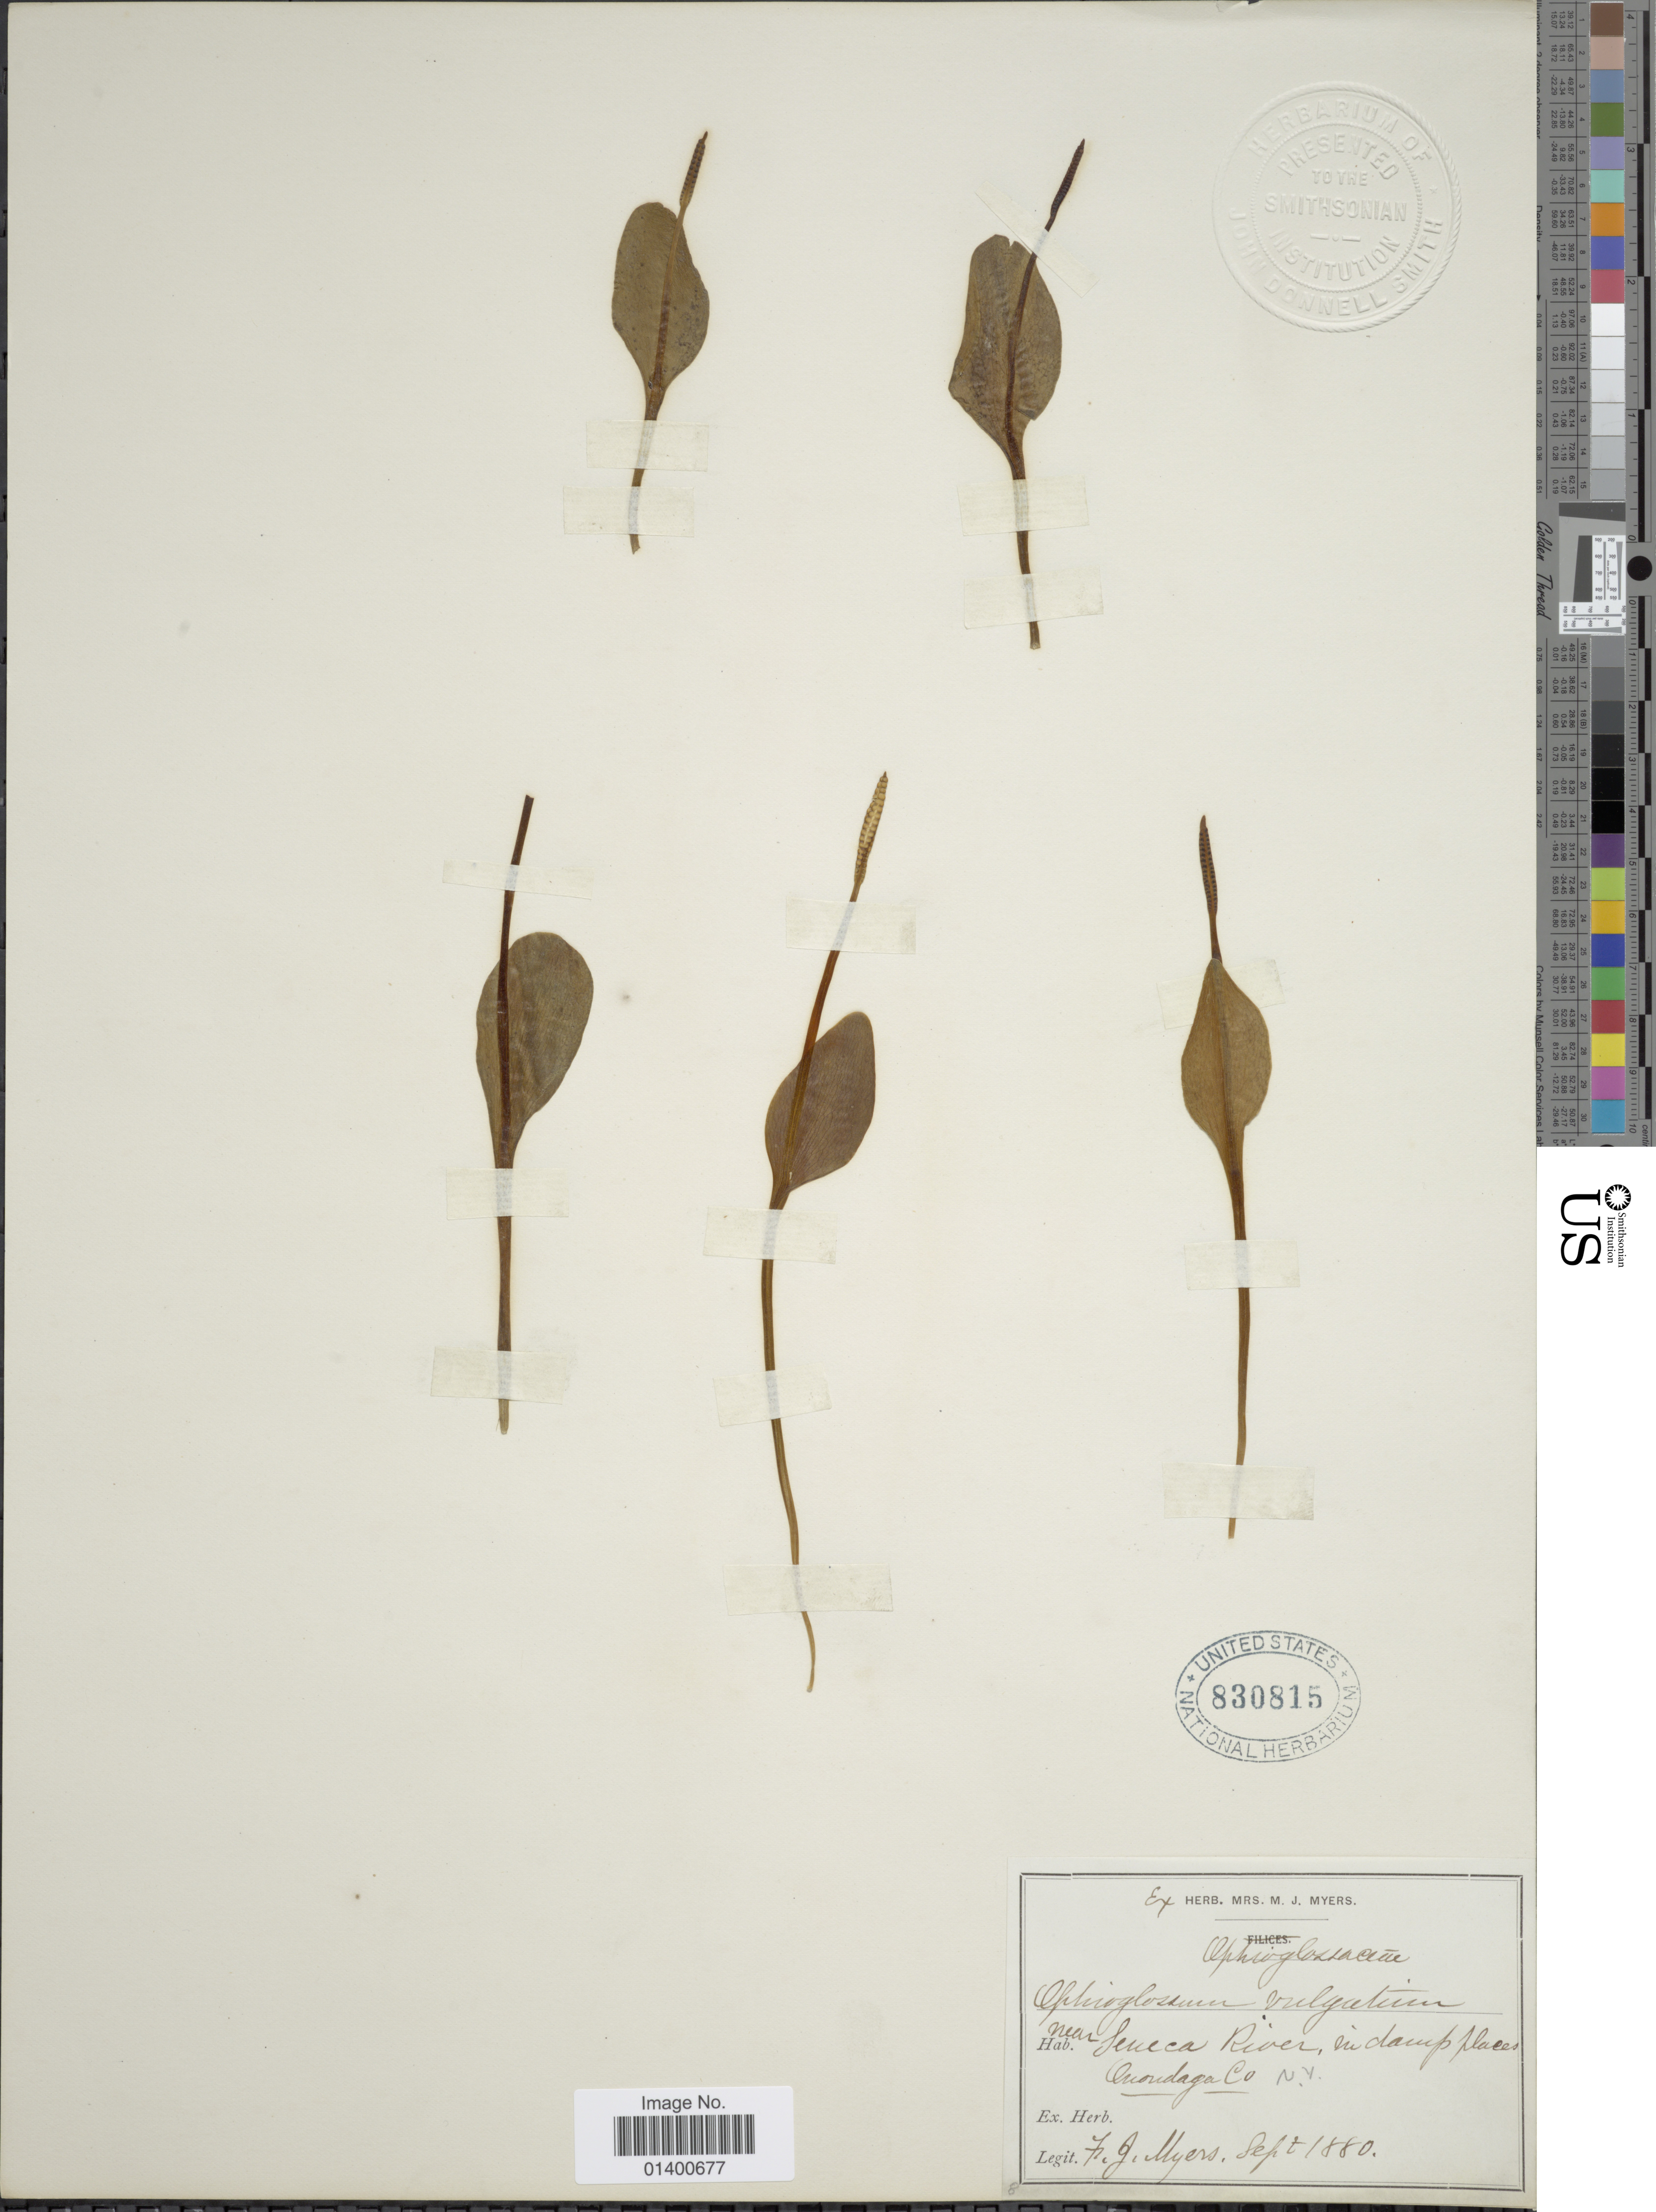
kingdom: Plantae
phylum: Tracheophyta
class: Polypodiopsida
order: Ophioglossales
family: Ophioglossaceae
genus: Ophioglossum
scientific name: Ophioglossum vulgatum var. pseudopodum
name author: (S.F. Blake) Farw.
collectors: F. Myers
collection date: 1880-09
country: United States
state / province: New York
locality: Near Seneca River, in damp places Onondaga Co.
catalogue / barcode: US 830815